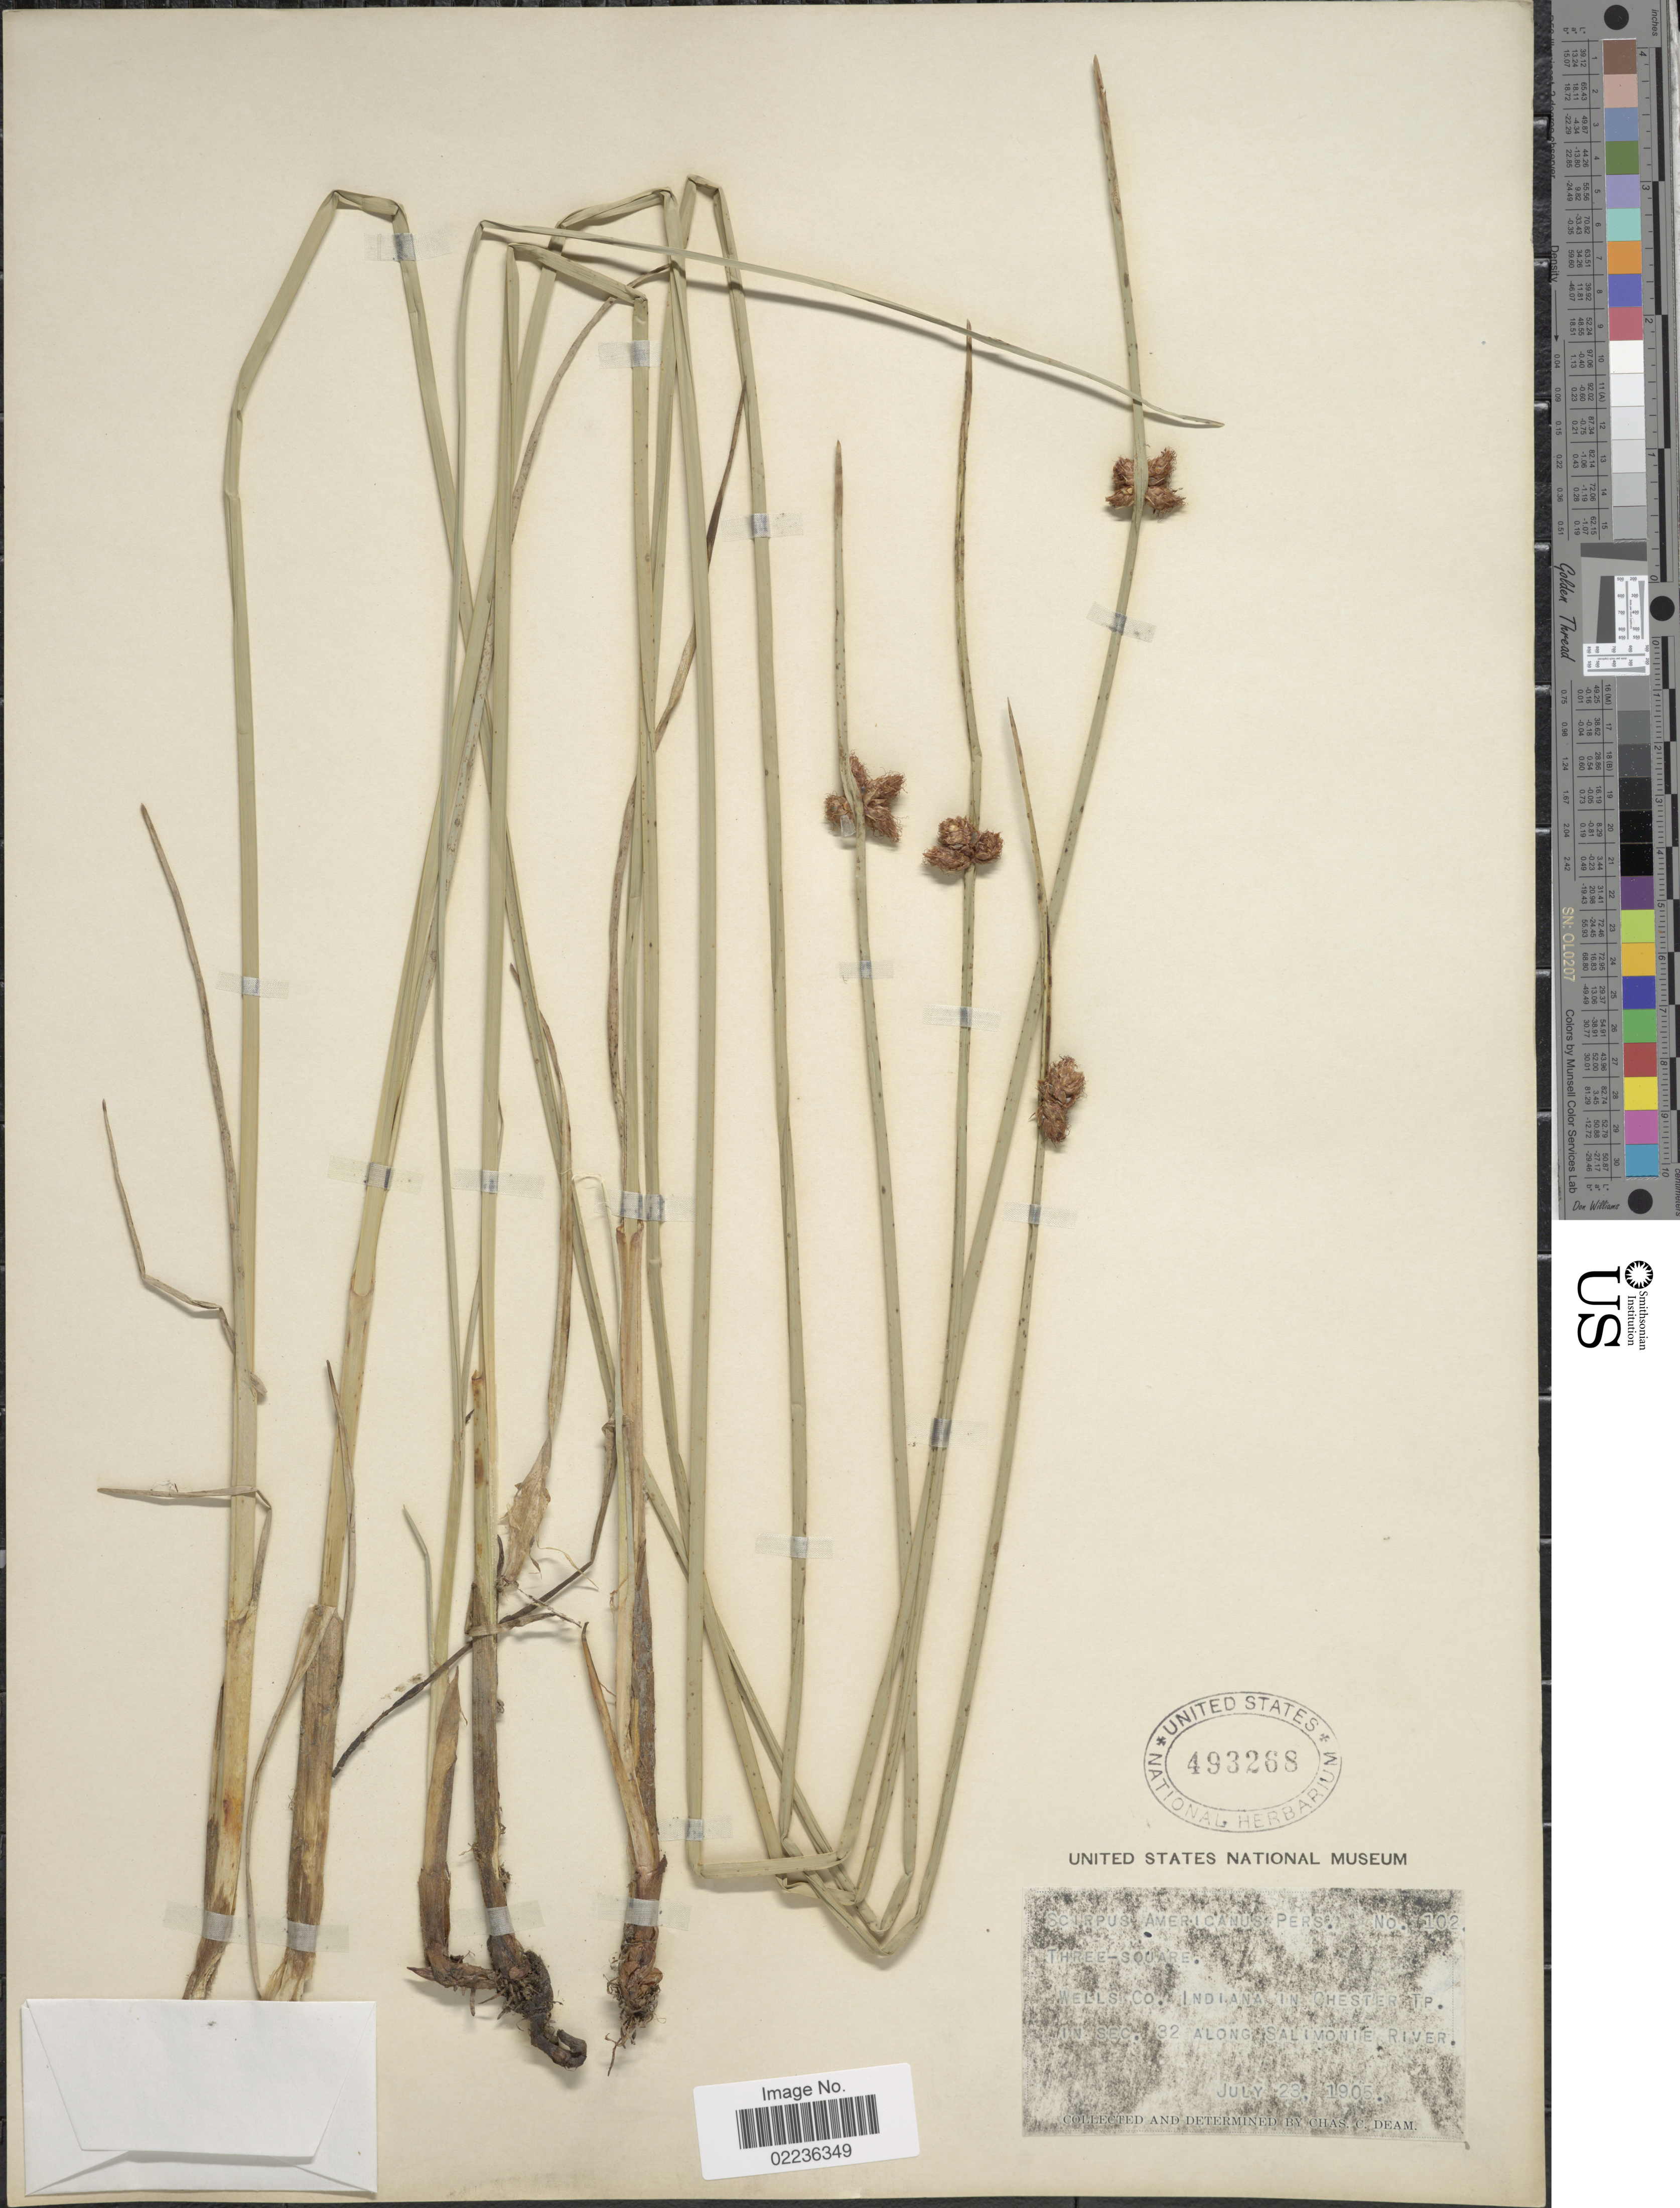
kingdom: Plantae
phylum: Tracheophyta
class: Liliopsida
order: Poales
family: Cyperaceae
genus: Schoenoplectus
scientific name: Schoenoplectus pungens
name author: (Vahl) Palla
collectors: C. C. Deam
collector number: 102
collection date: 1905-07-23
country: United States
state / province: Indiana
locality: Wells Co. In Chester Tp. In Sec. 32 Along Salimonie River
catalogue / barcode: US 493268